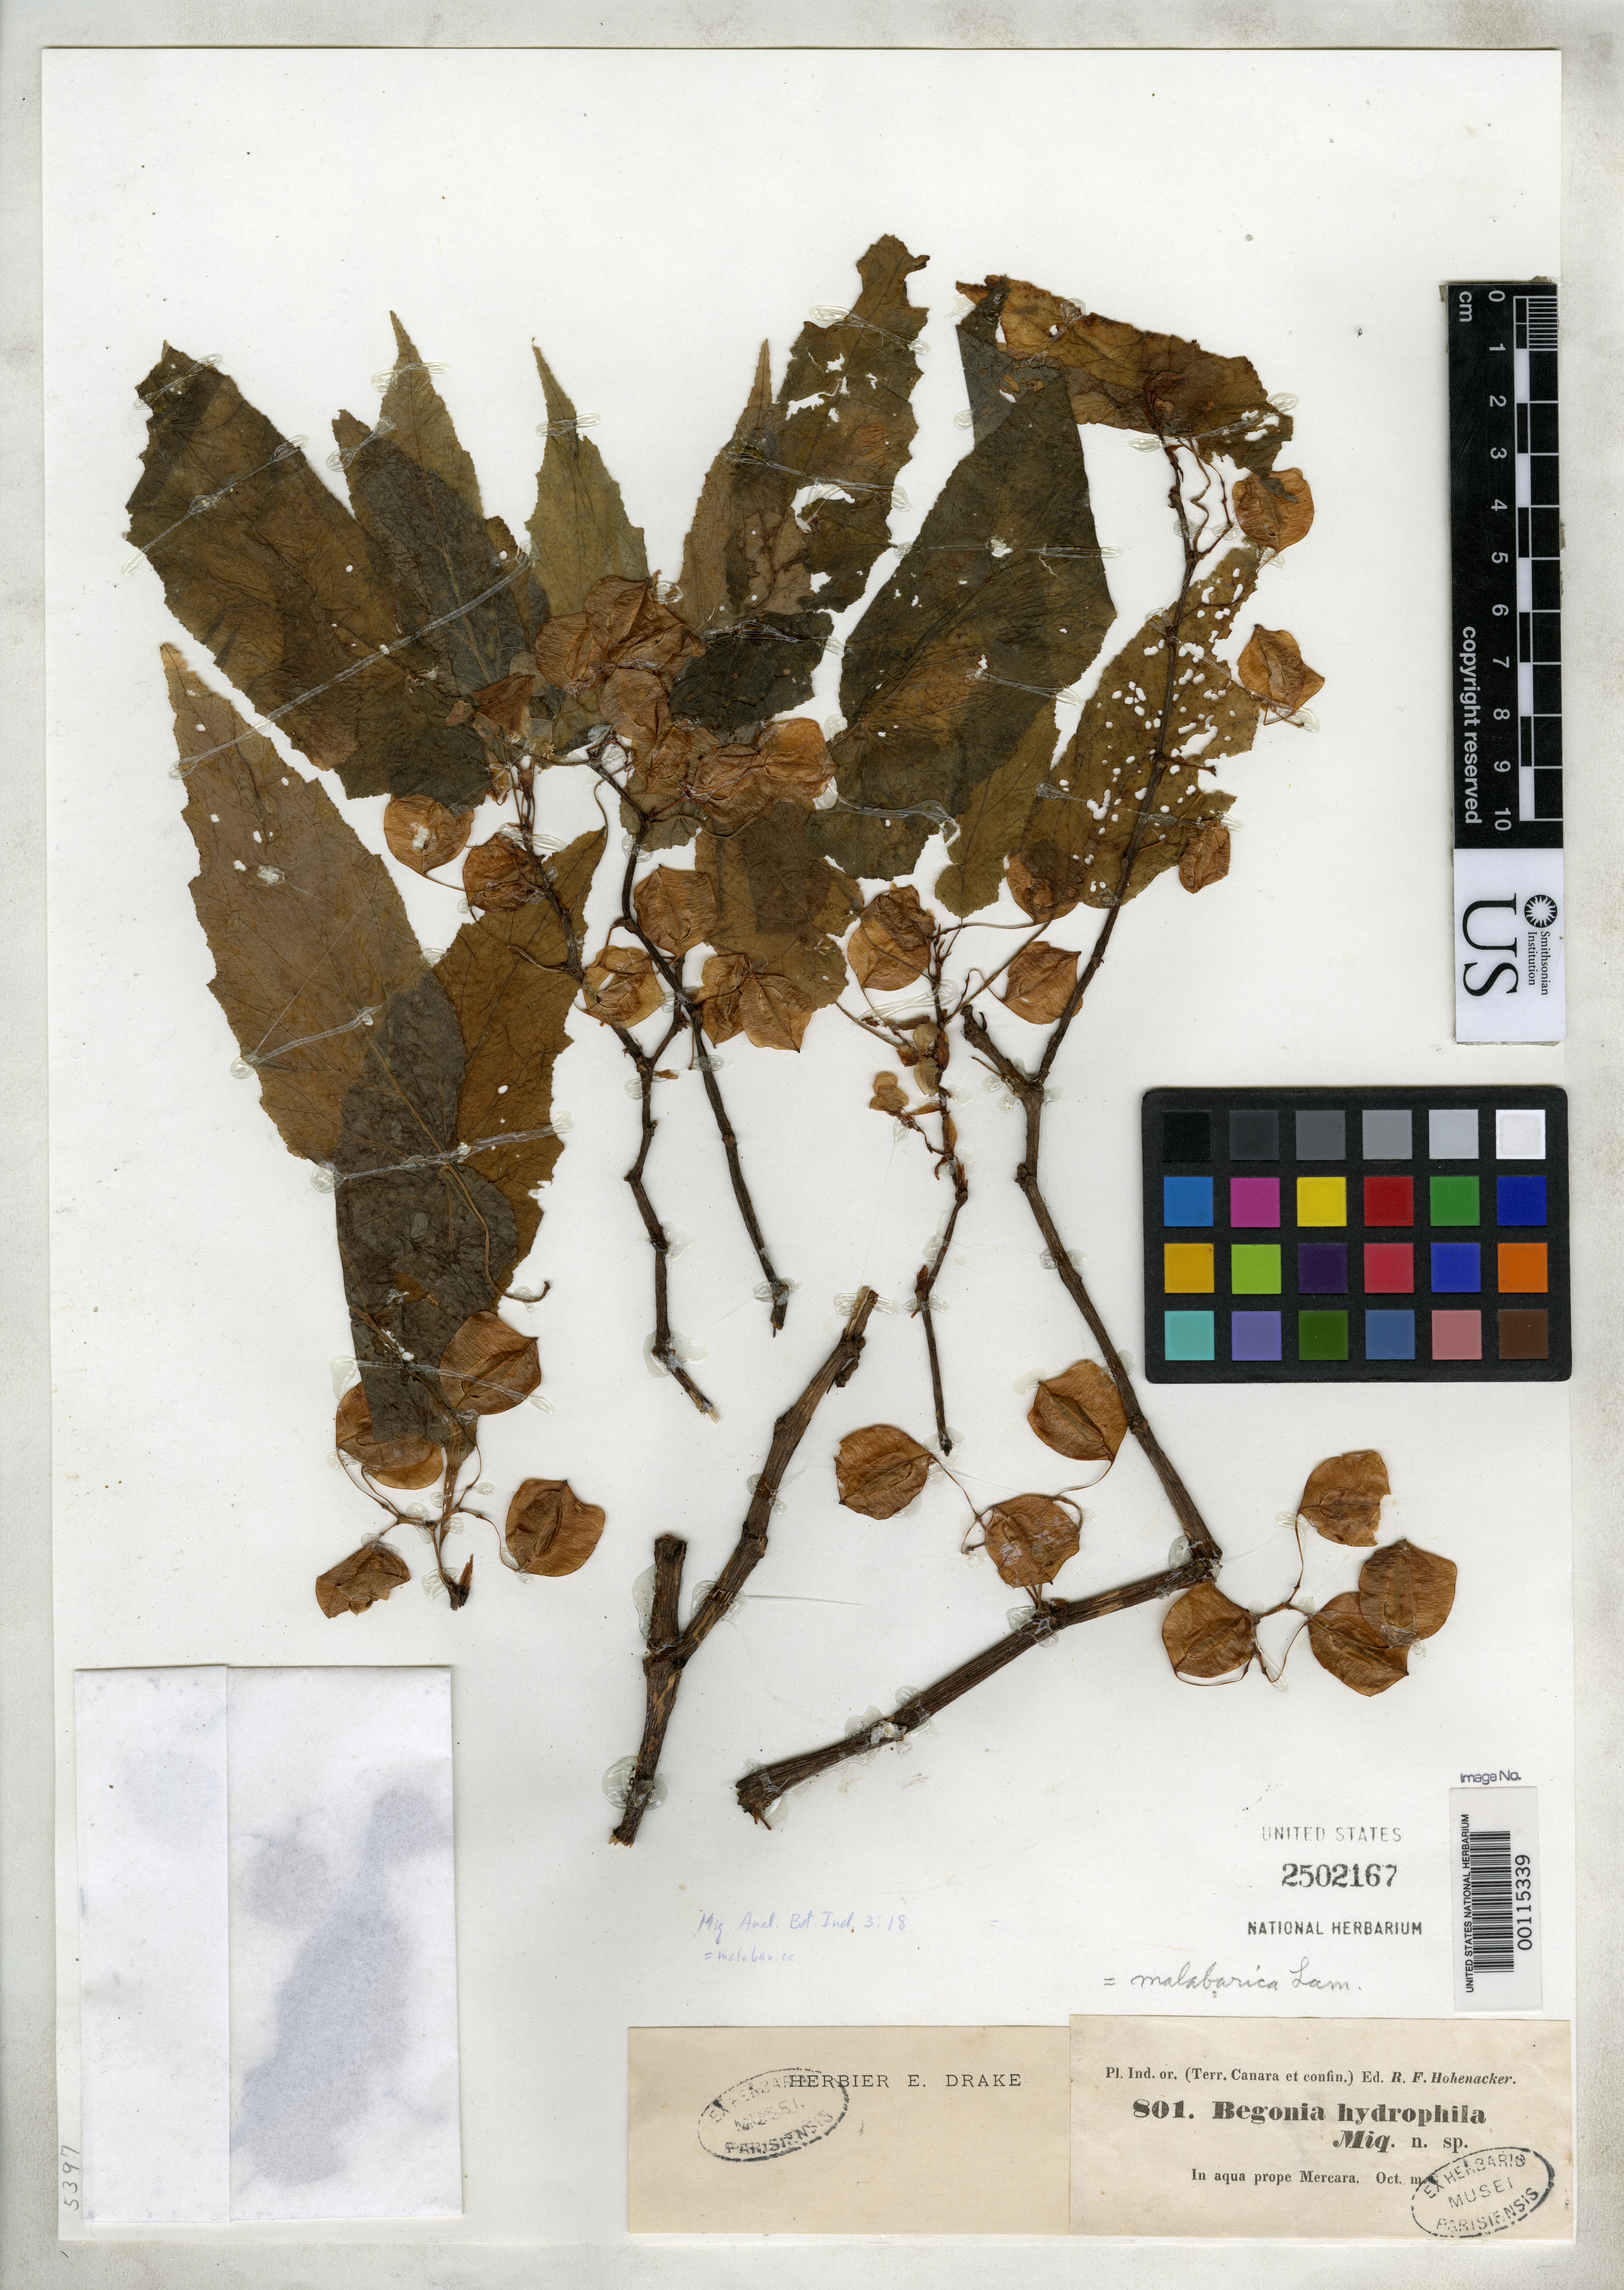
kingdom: Plantae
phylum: Tracheophyta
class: Magnoliopsida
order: Cucurbitales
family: Begoniaceae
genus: Begonia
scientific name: Begonia hydrophila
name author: Miq.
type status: Type Collection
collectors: F. Metz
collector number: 801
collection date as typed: Oct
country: India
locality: Near Mercara.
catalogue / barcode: US 2502167